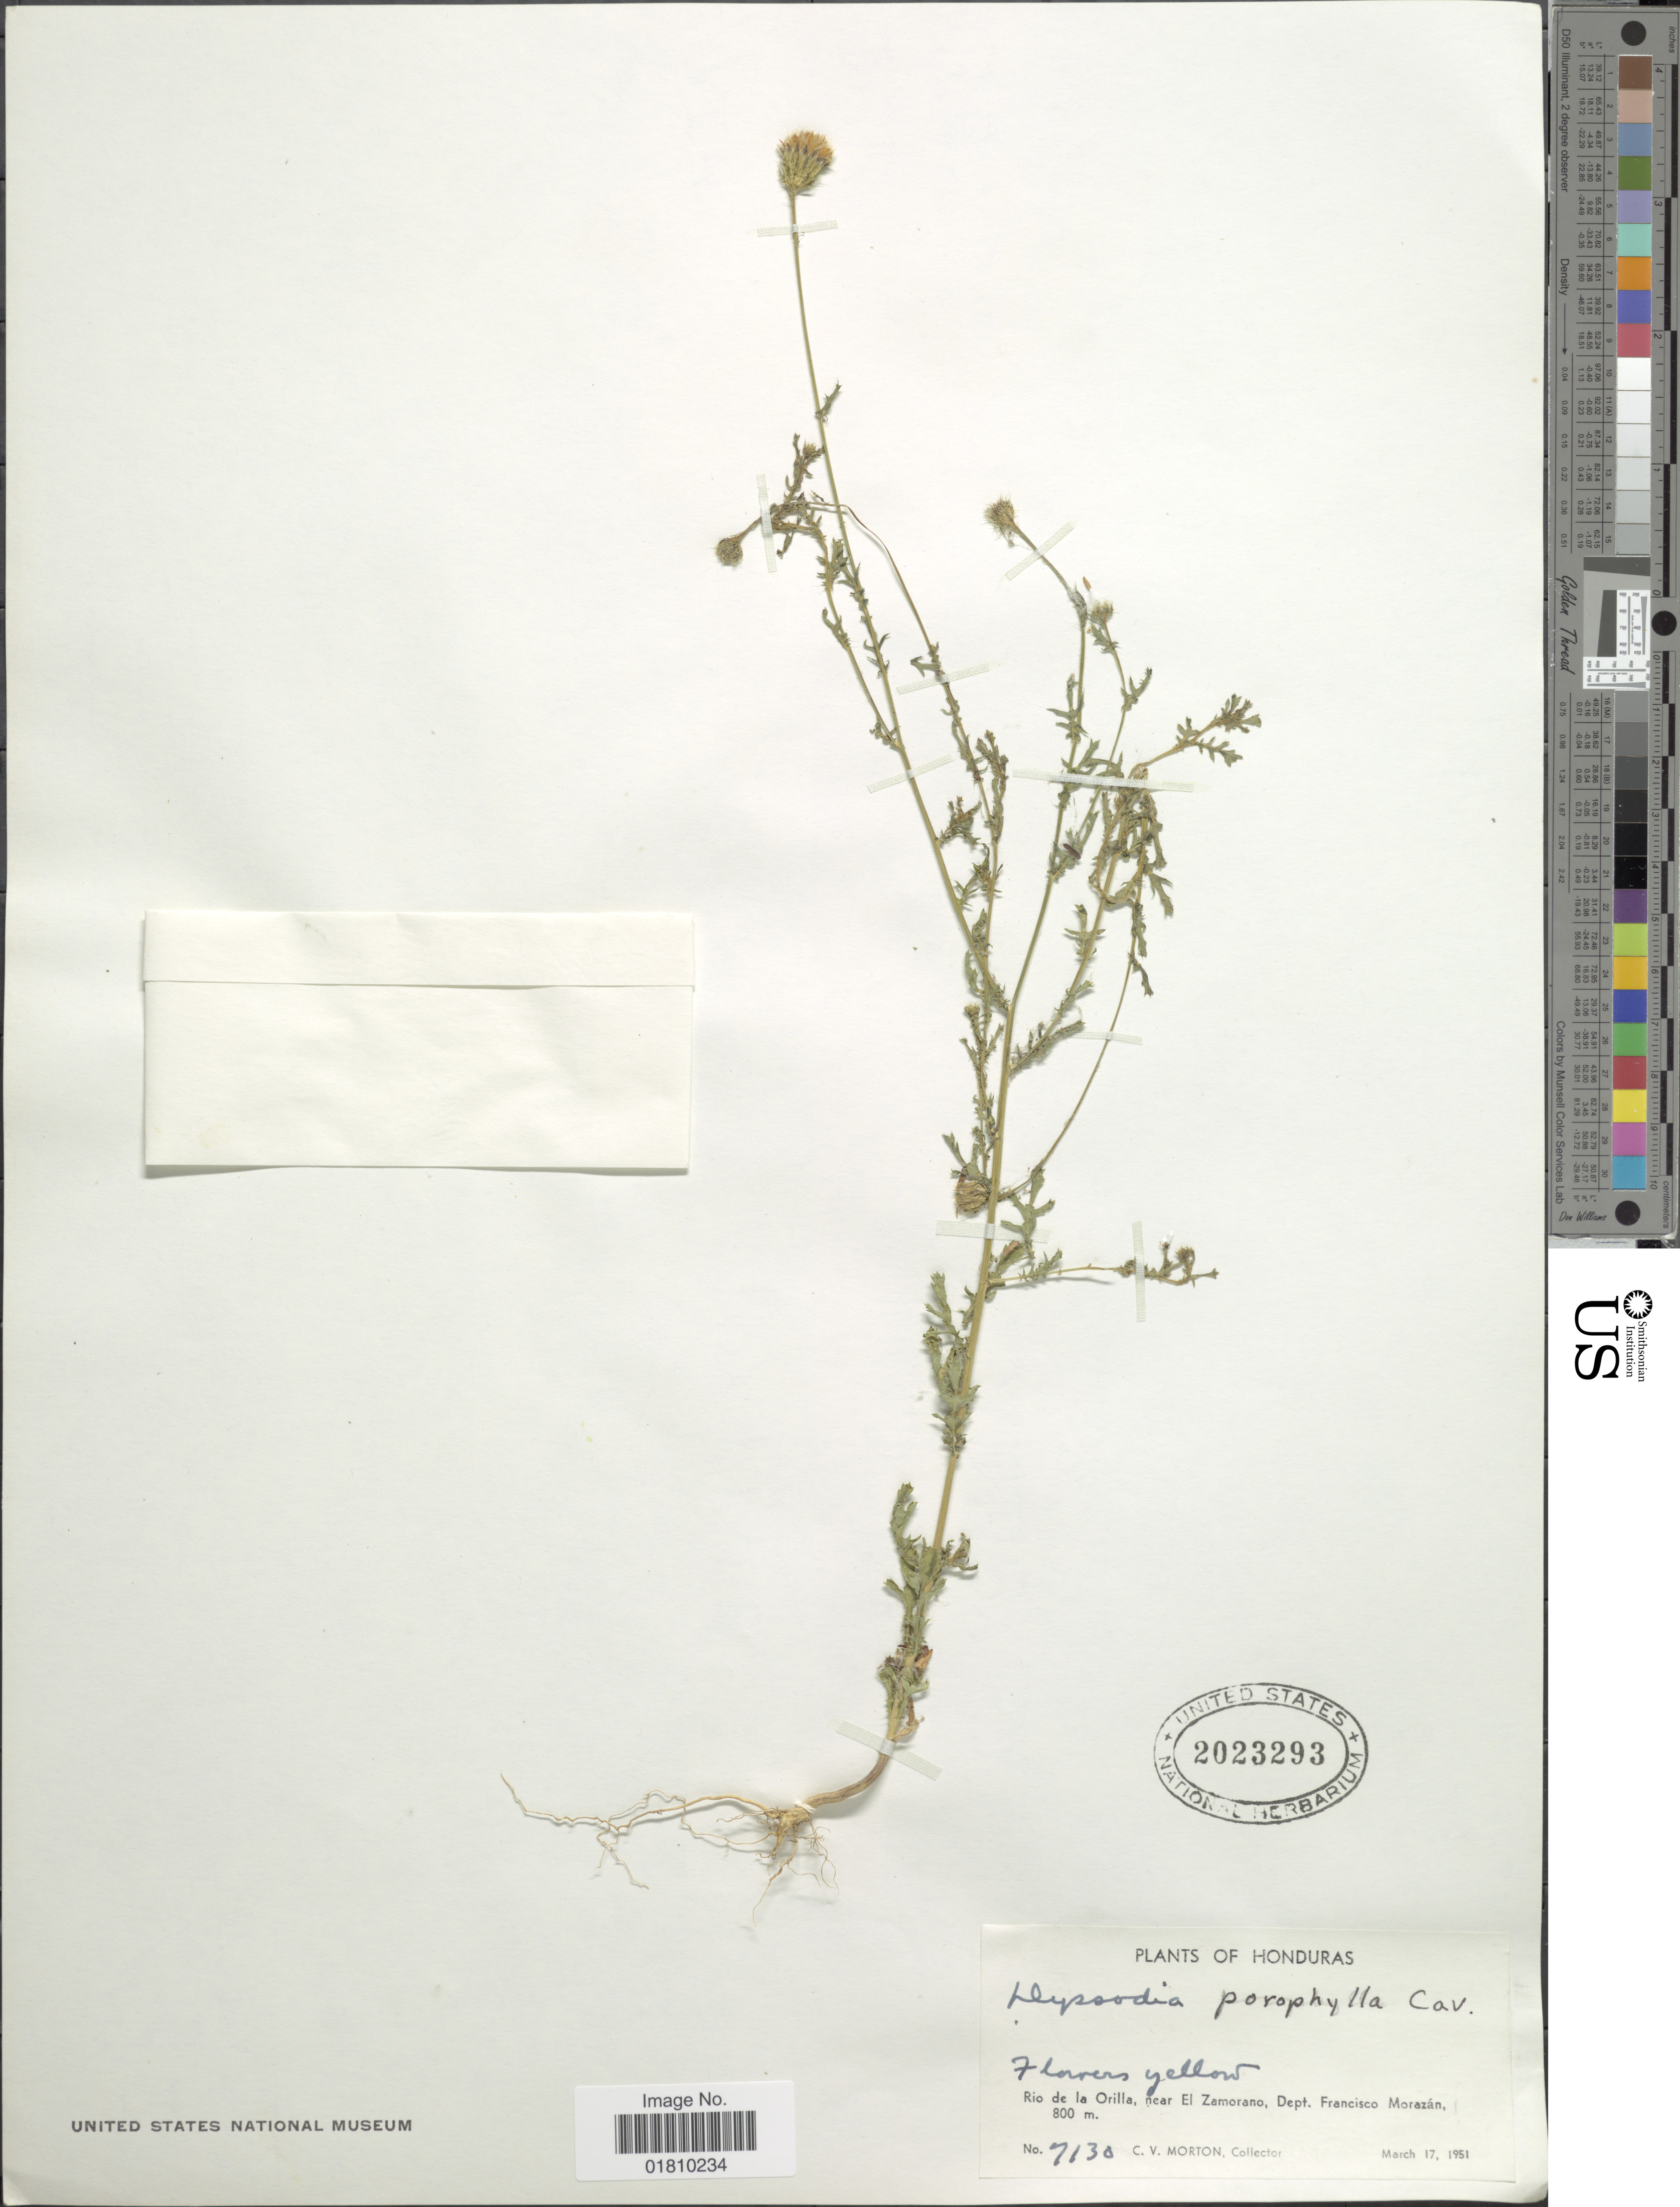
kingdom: Plantae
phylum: Tracheophyta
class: Magnoliopsida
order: Asterales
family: Asteraceae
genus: Adenophyllum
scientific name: Adenophyllum porophyllum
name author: (Cav.) Hemsl.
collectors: C. V. Morton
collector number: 7130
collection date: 1951-03-17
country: Honduras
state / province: Fco. Morazán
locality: Rio de Orilla, near El Zamorano, Dept. Francisco Morazán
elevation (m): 800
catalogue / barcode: US 2023293